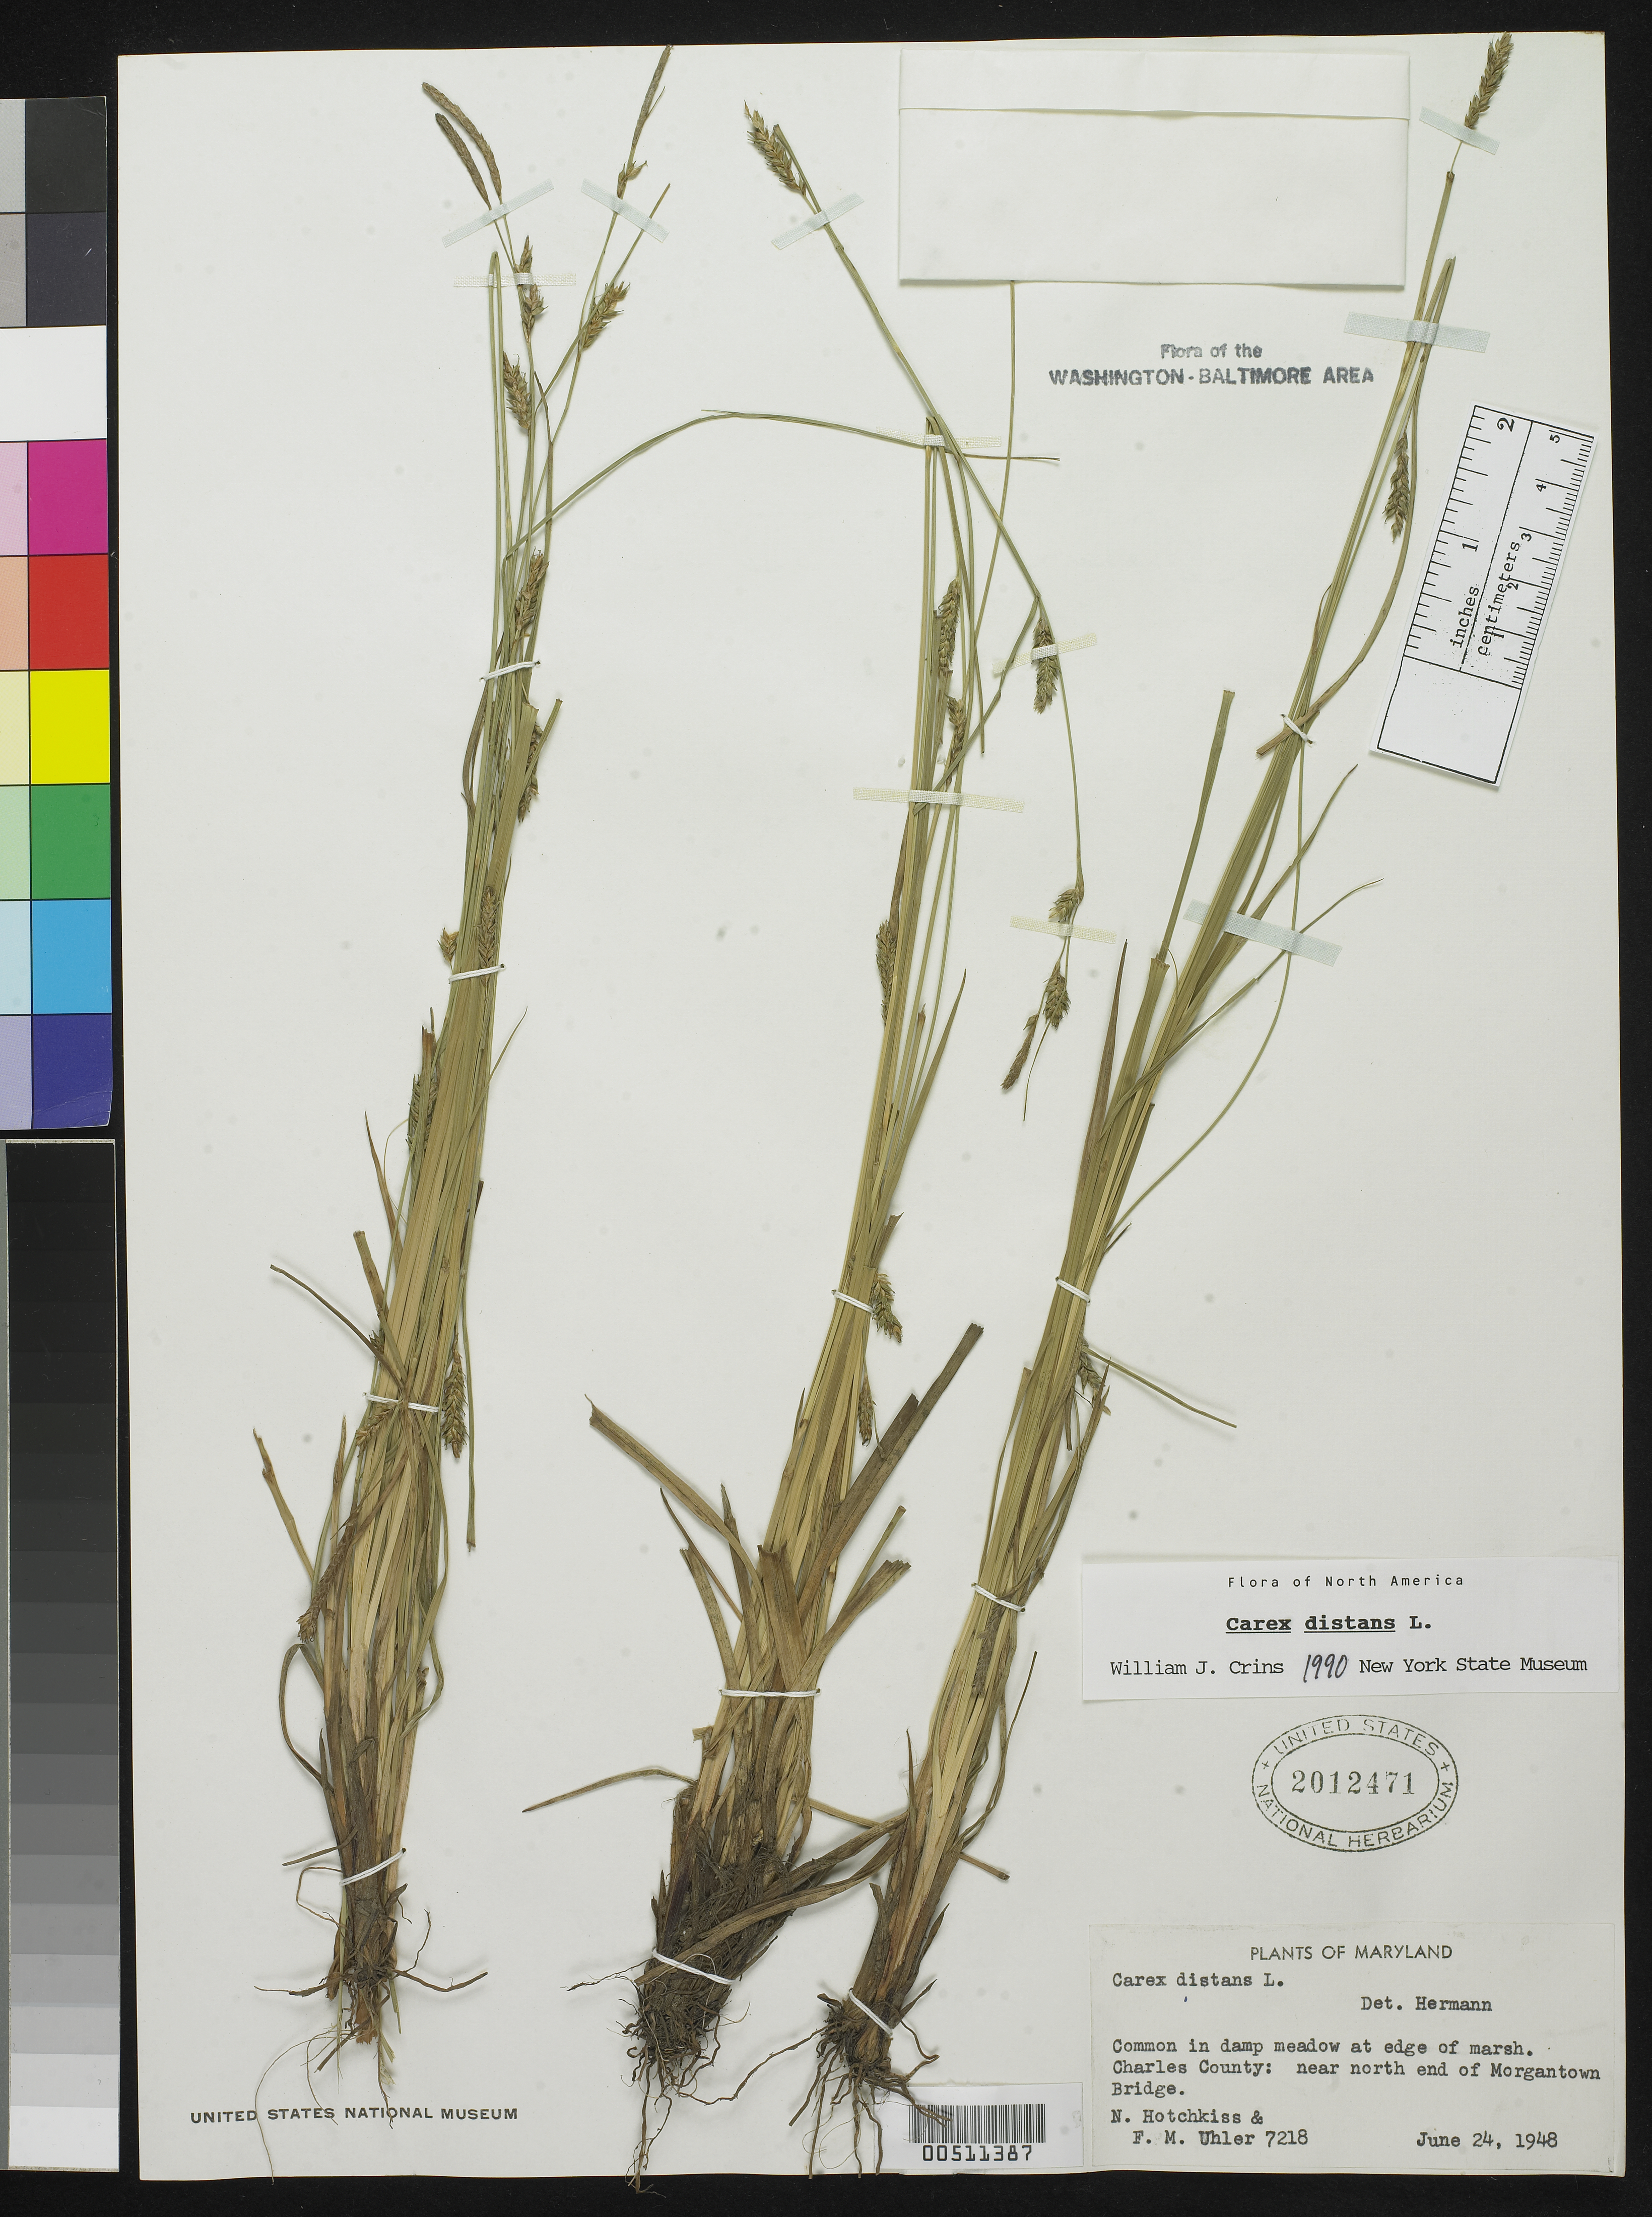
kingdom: Plantae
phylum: Tracheophyta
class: Liliopsida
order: Poales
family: Cyperaceae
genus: Carex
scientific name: Carex distans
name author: L.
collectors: N. Hotchkiss & F. M. Uhler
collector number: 7218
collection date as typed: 24 Jun 1948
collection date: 1948-06-24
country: United States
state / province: Maryland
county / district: Charles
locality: Morgantown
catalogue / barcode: US 2012471